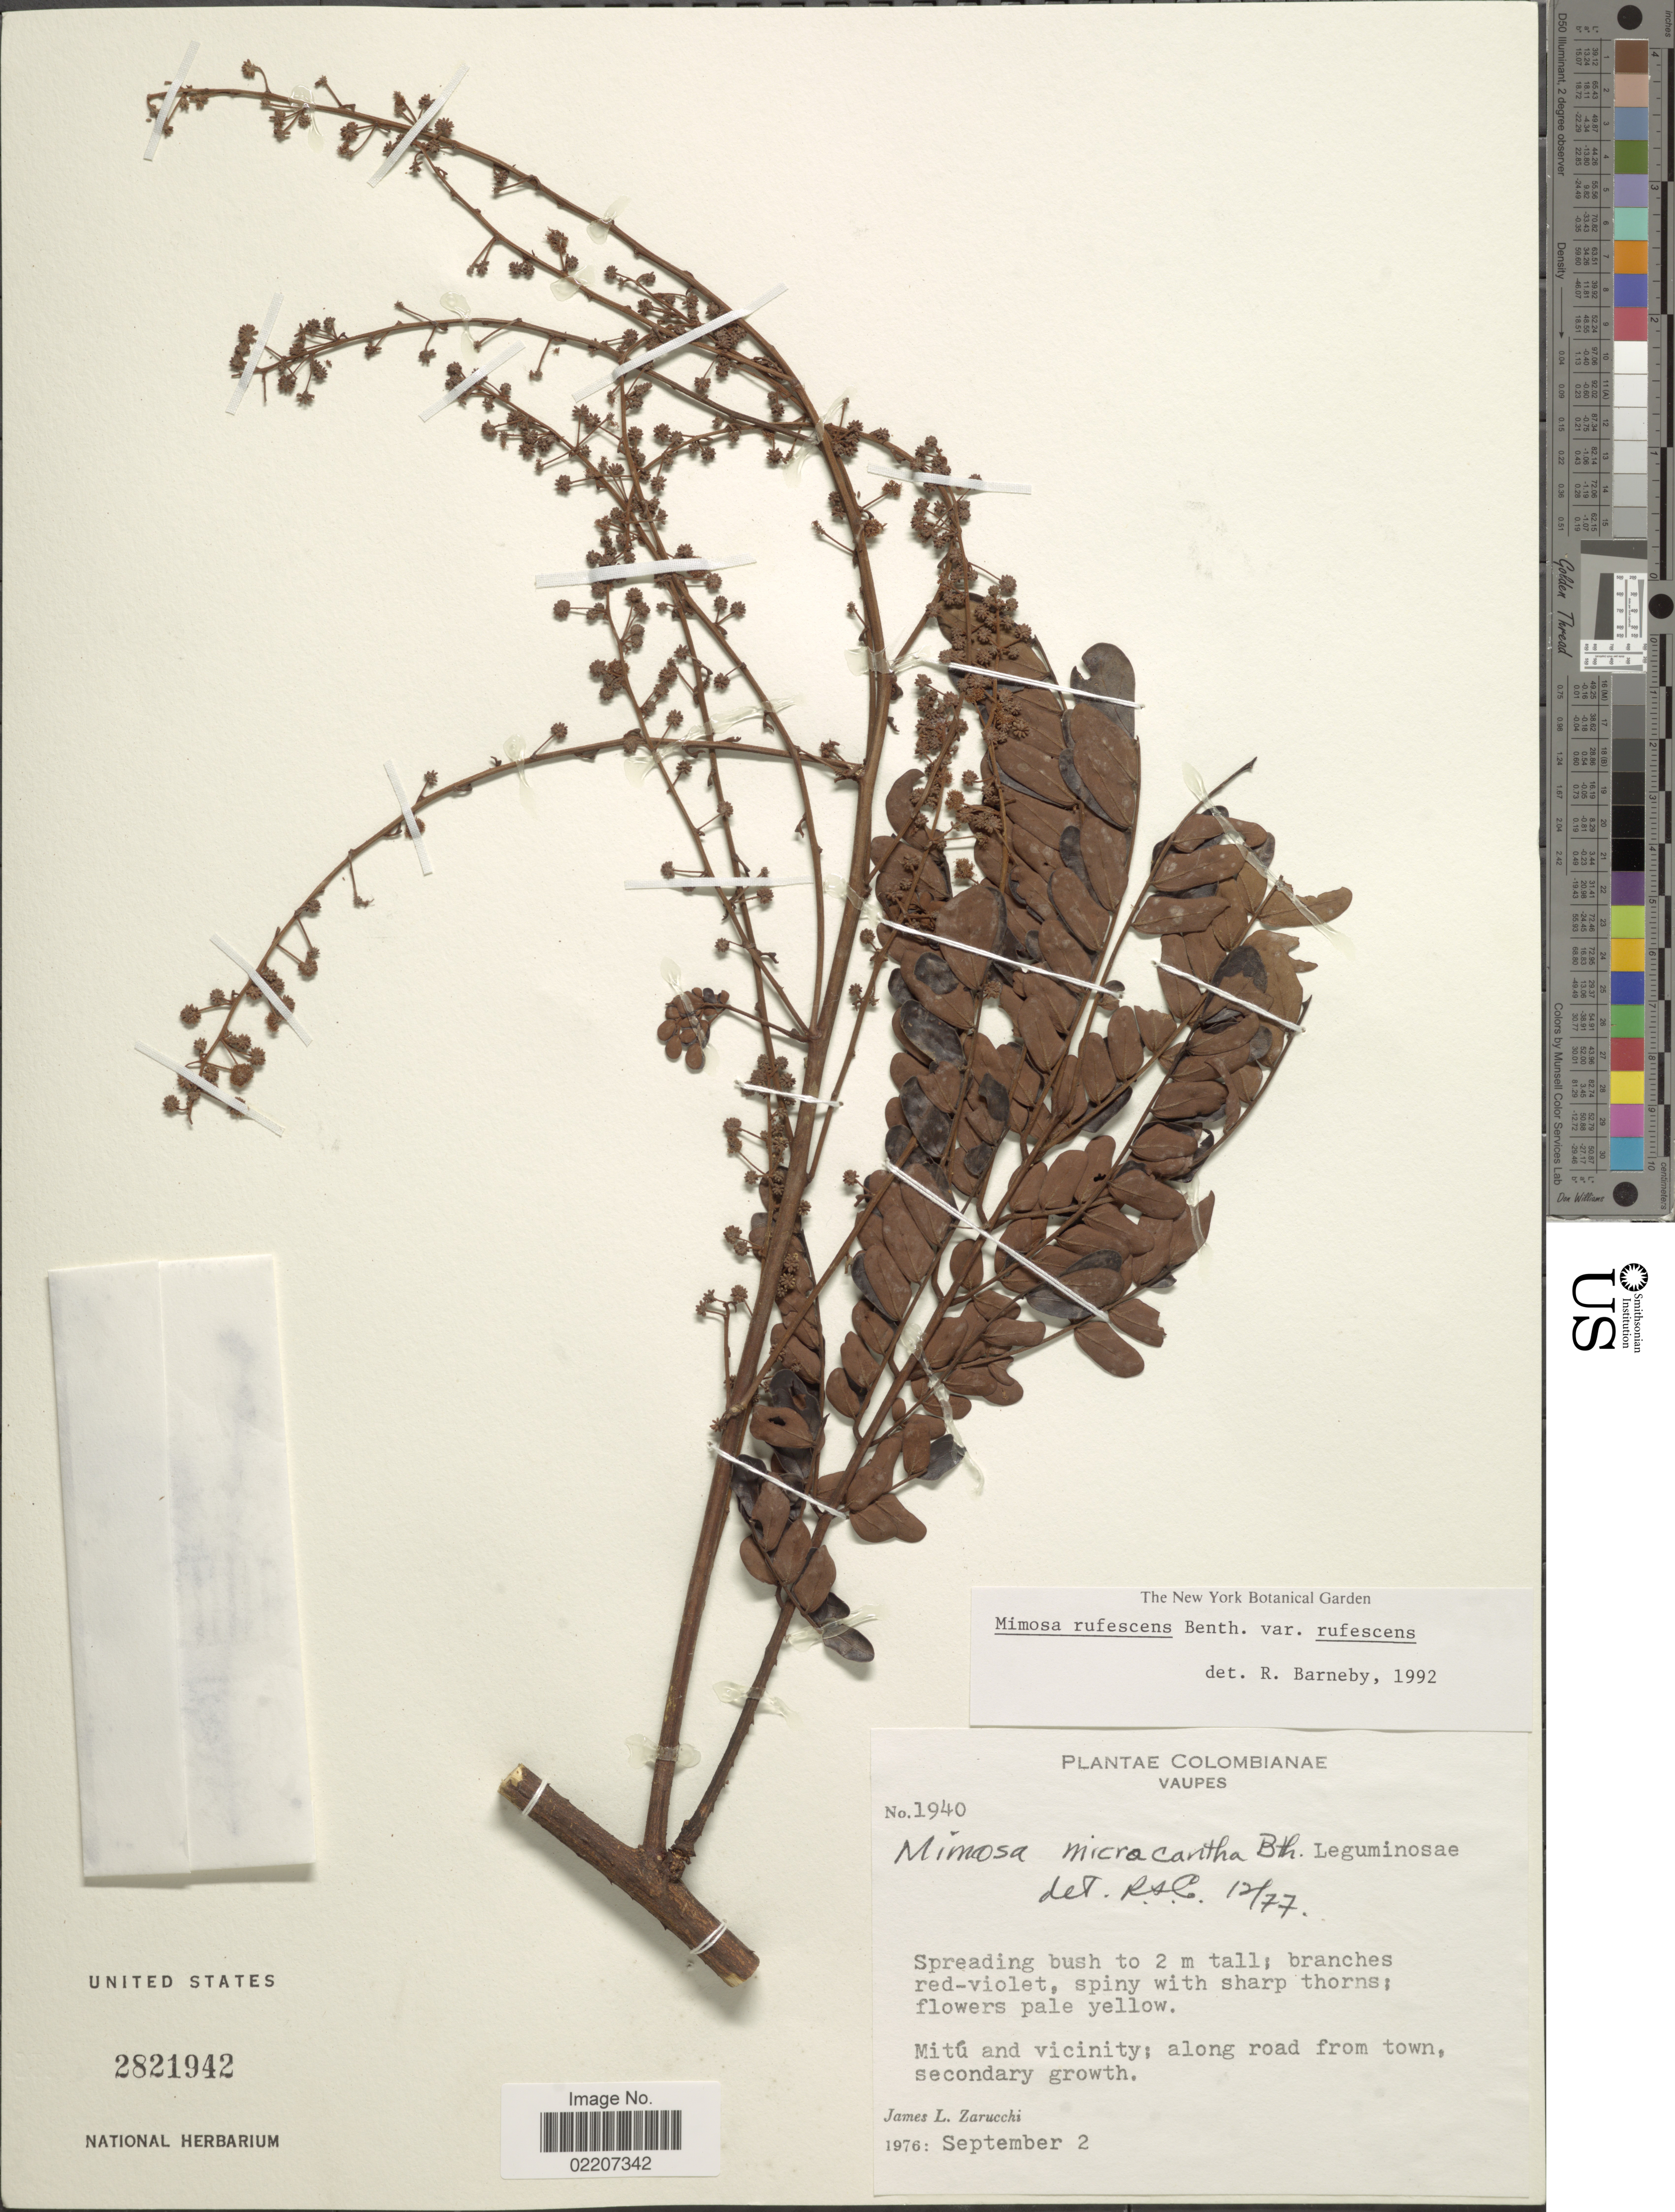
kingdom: Plantae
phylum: Tracheophyta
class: Magnoliopsida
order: Fabales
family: Fabaceae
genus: Mimosa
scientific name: Mimosa rufescens var. rufescens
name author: Benth.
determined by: Barneby, Rupert C., (NY)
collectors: J. L. Zarucchi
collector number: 1940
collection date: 1976-09-02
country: Colombia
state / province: Vaupés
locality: Mitu and vicinity, along road from town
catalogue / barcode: US 2821942